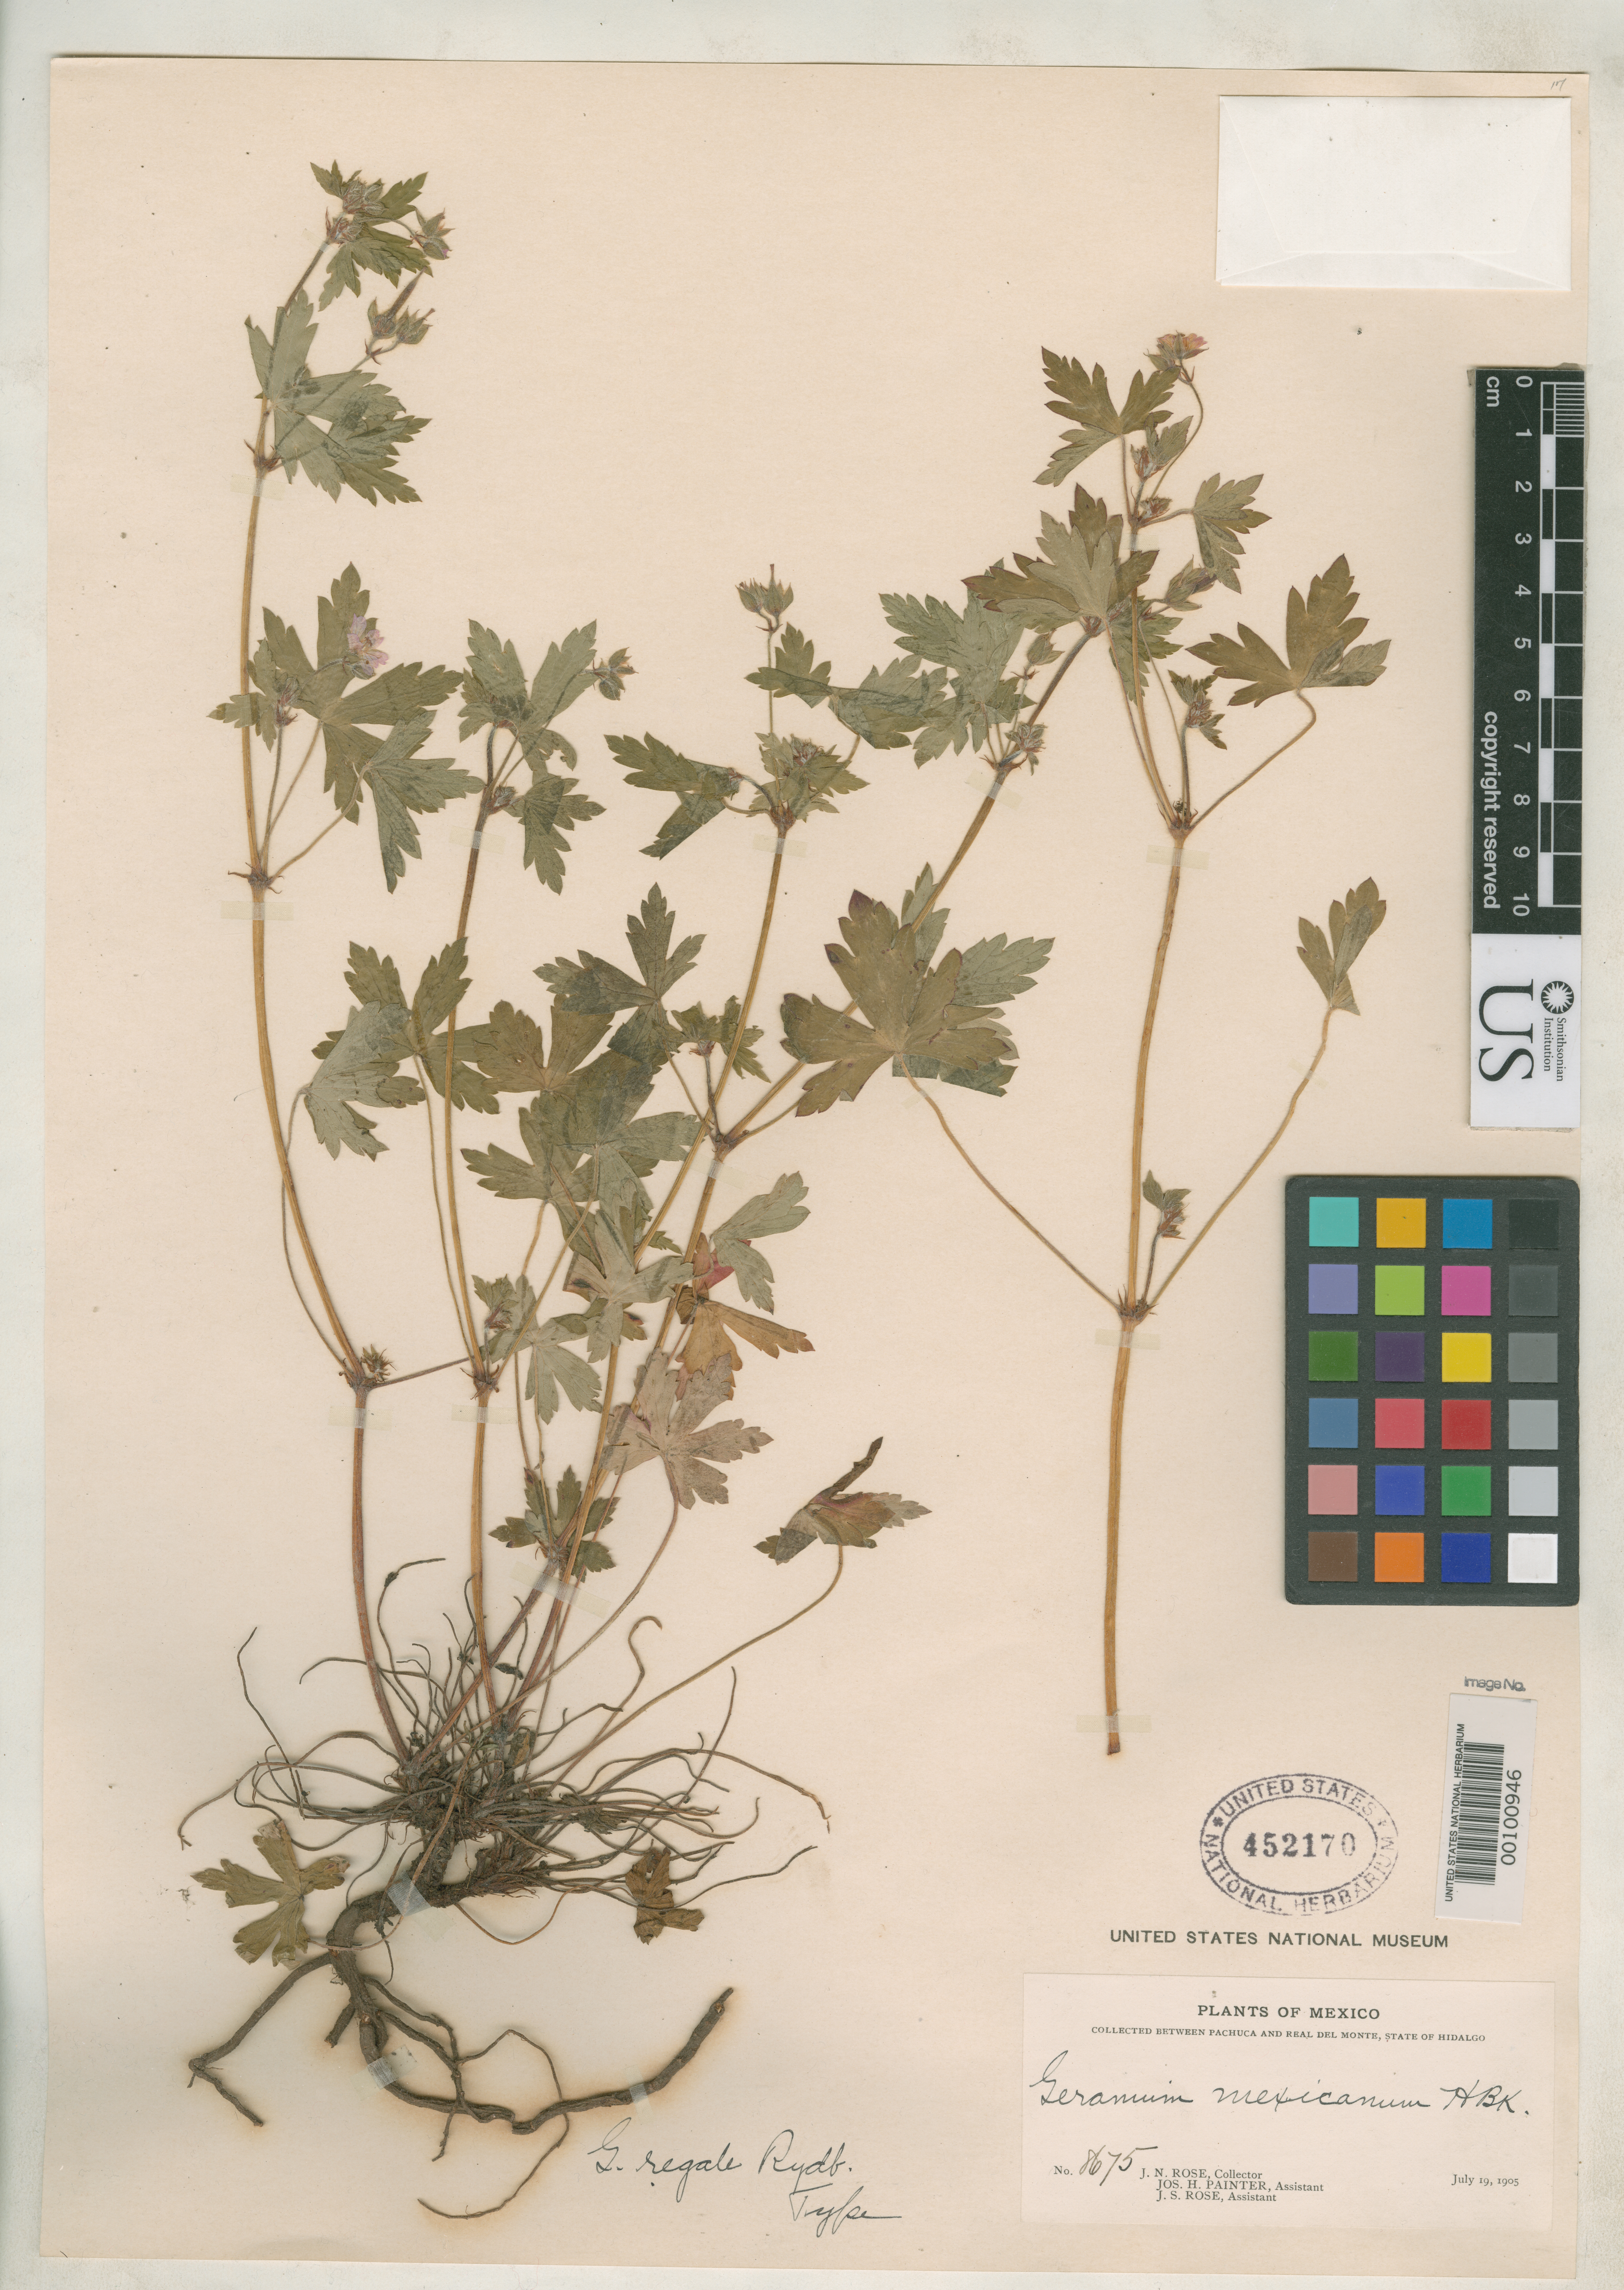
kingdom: Plantae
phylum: Tracheophyta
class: Magnoliopsida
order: Geraniales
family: Geraniaceae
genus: Geranium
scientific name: Geranium regale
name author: Rydb. in Hanks & Small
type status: Isotype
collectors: J. N. Rose, J. H. Painter & J. S. Rose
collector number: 8675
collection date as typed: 19 Jul 1905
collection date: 1905-07-19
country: Mexico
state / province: Hidalgo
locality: Between Pachuca and Real del Monte.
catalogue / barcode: US 452170